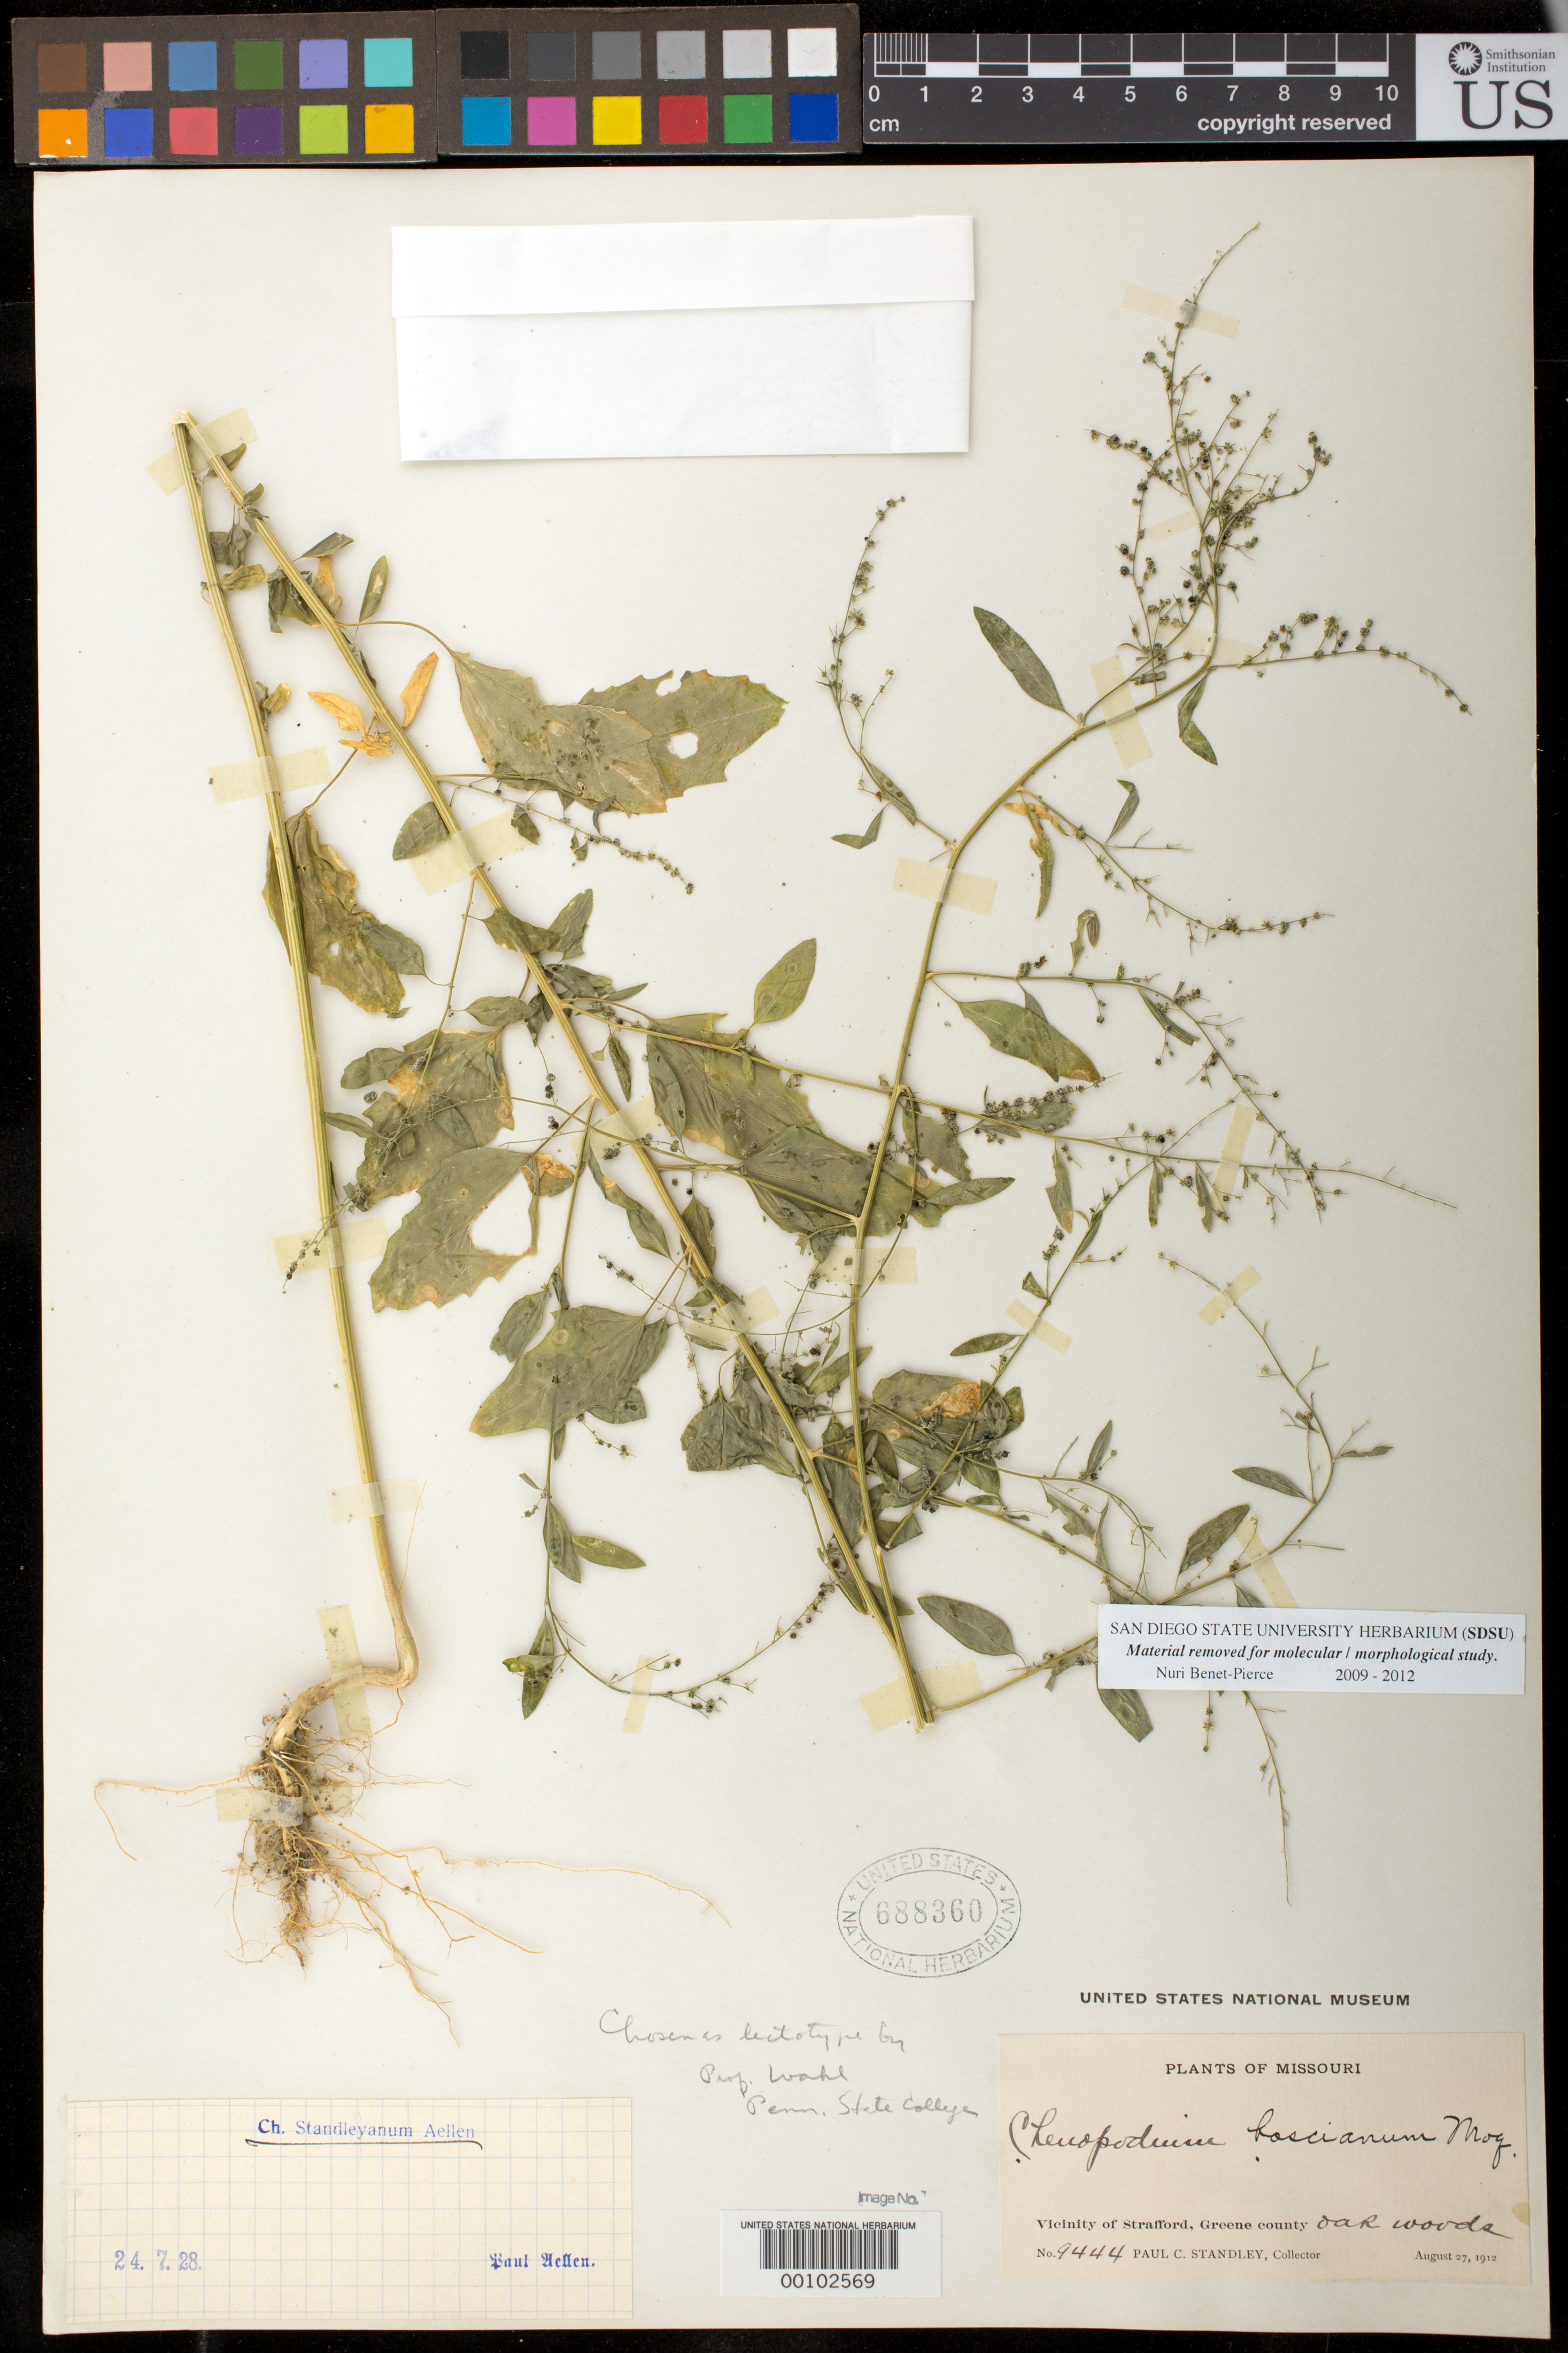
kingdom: Plantae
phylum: Tracheophyta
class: Magnoliopsida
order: Caryophyllales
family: Amaranthaceae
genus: Chenopodium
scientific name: Chenopodium standleyanum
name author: Aellen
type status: Syntype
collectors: P. C. Standley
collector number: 9444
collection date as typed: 27 Aug 1912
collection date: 1912-08-27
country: United States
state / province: Missouri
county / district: Greene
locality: Vicinity of Stafford.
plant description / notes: Annotated [unsigned, undated; Morton script?], "Chosen as lectotype by Prof. Wahl, Penn. State College". Lectotypification not seen (and not lectotypified in Wahl 1954); additional syntypes are probably in main herbarium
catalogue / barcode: US 688360